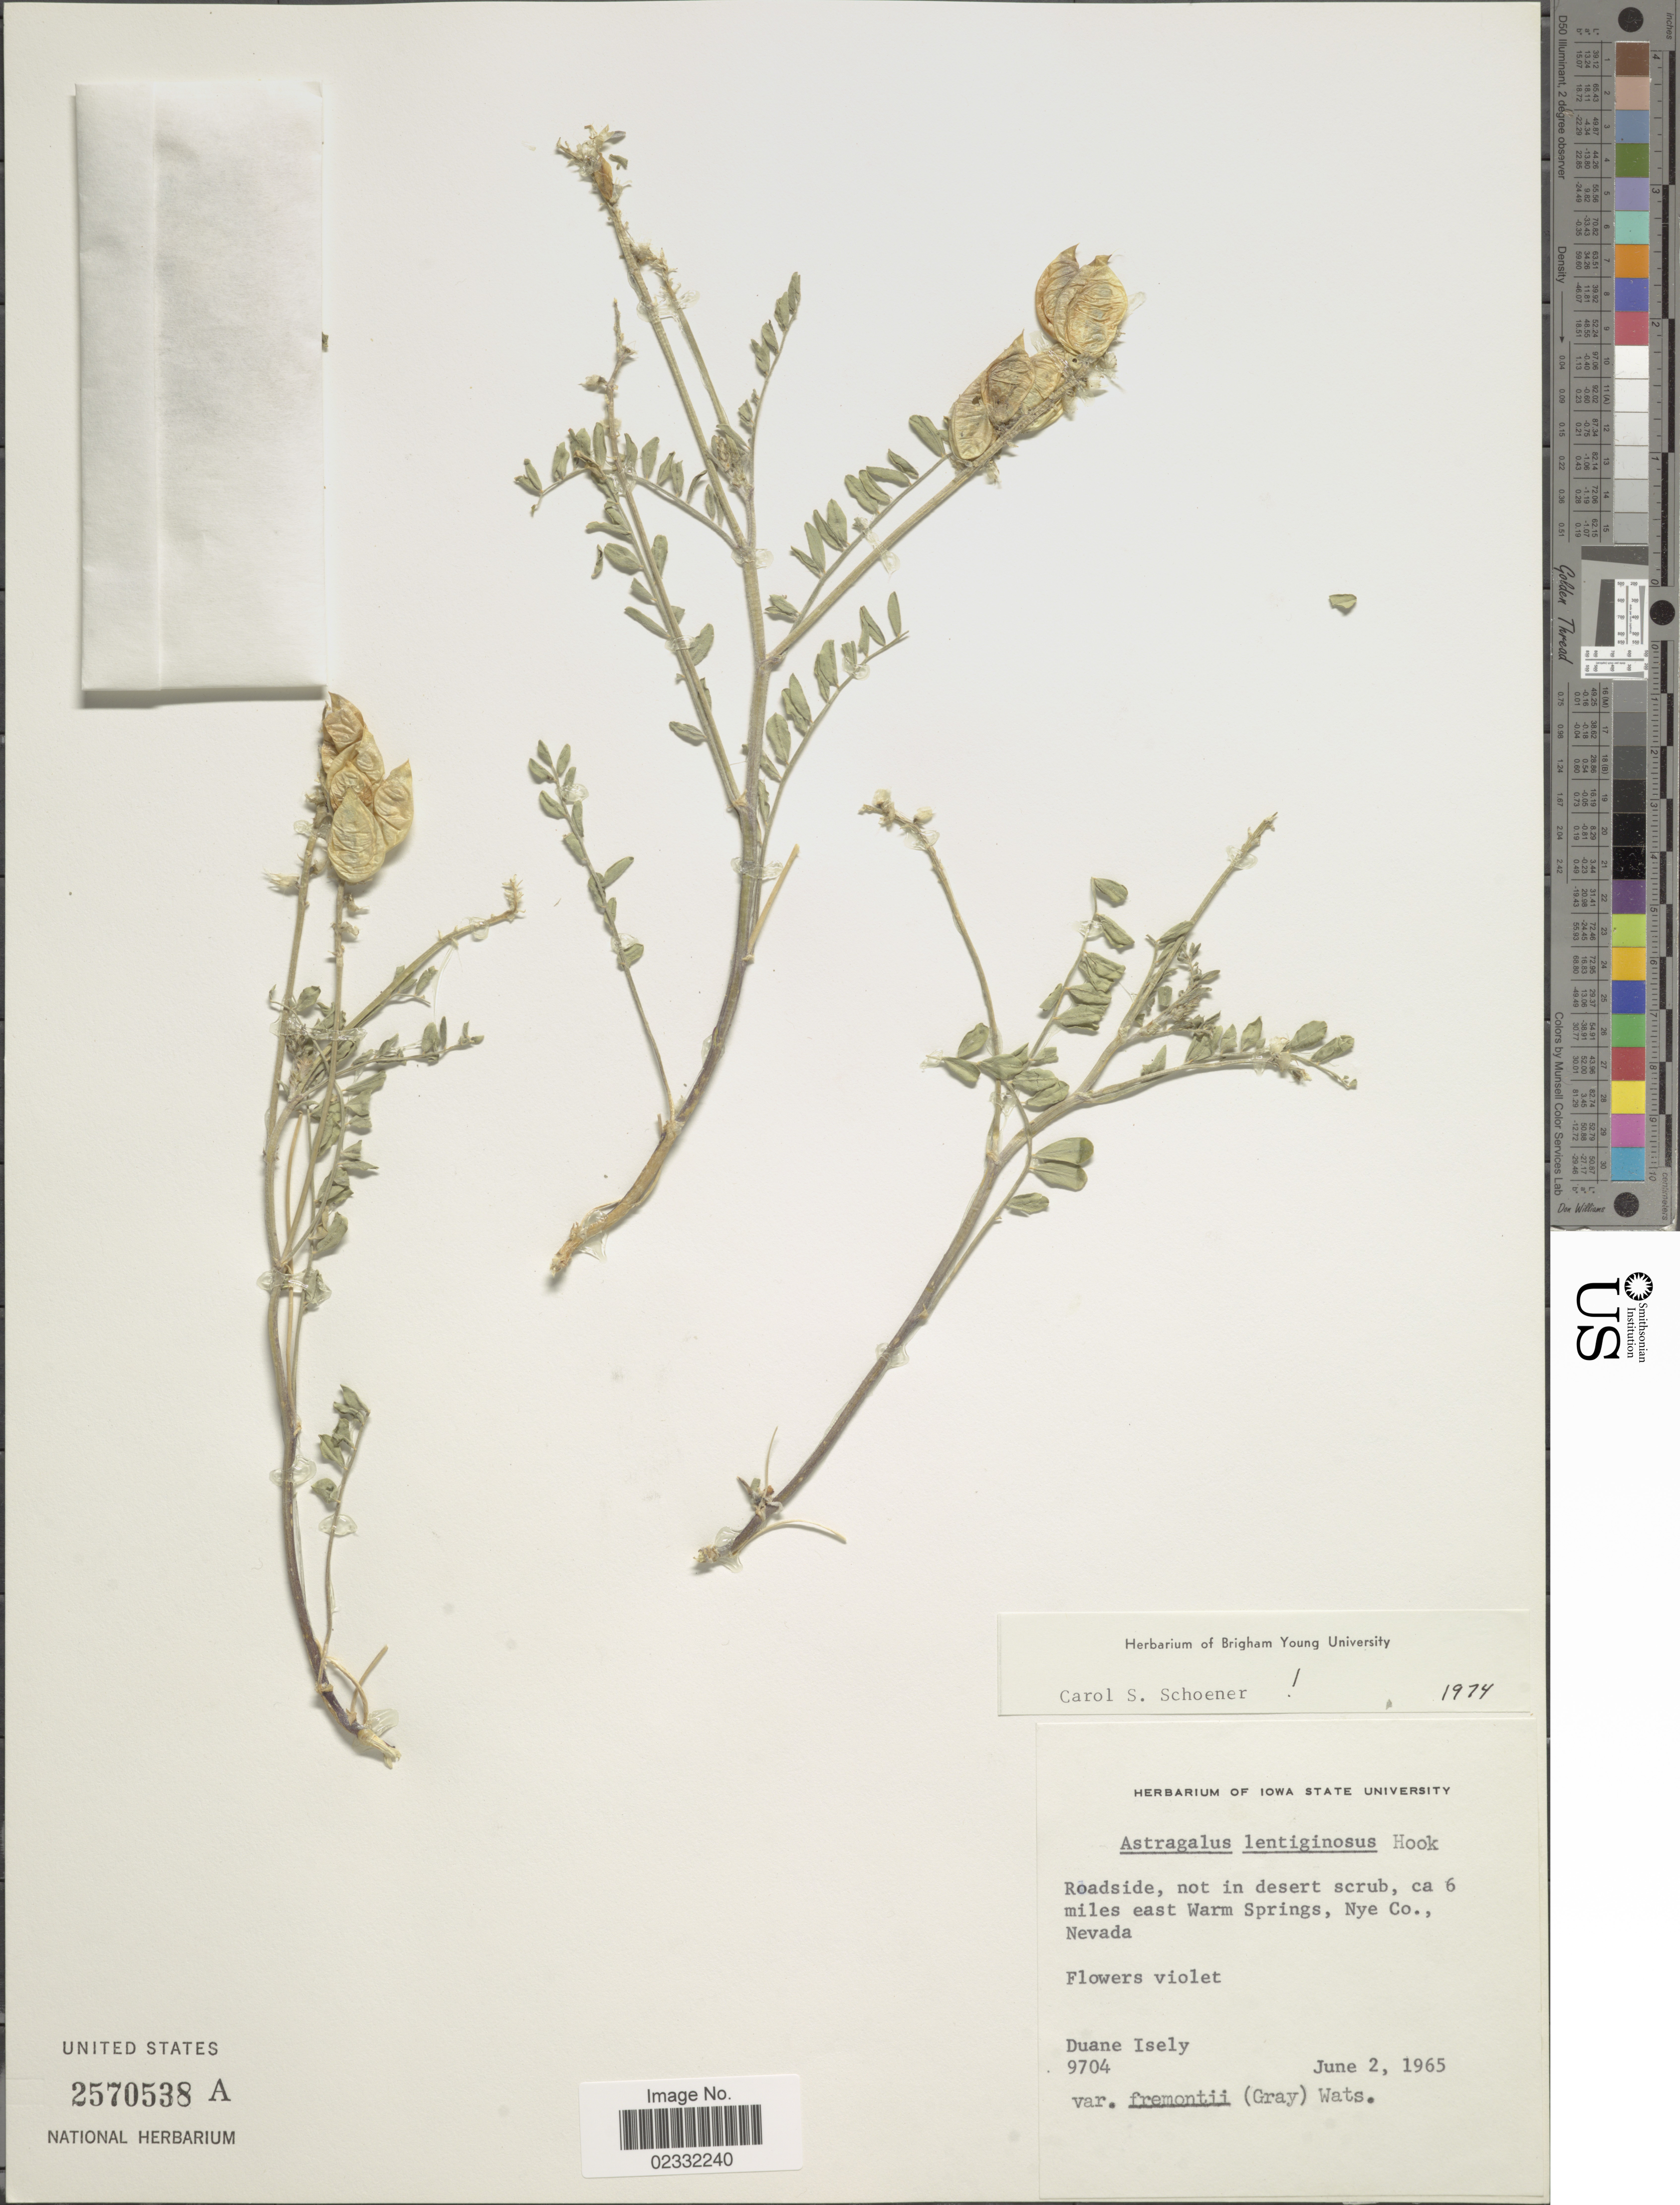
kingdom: Plantae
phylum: Tracheophyta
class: Magnoliopsida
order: Fabales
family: Fabaceae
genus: Astragalus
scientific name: Astragalus lentiginosus var. fremontii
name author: (A. Gray ex Torr.) S. Watson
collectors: D. Isely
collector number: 9704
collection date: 1965-06-02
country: United States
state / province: Nevada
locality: Roadside, ca 6 miles east Warm Springs, Nye Co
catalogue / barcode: US 2570538A